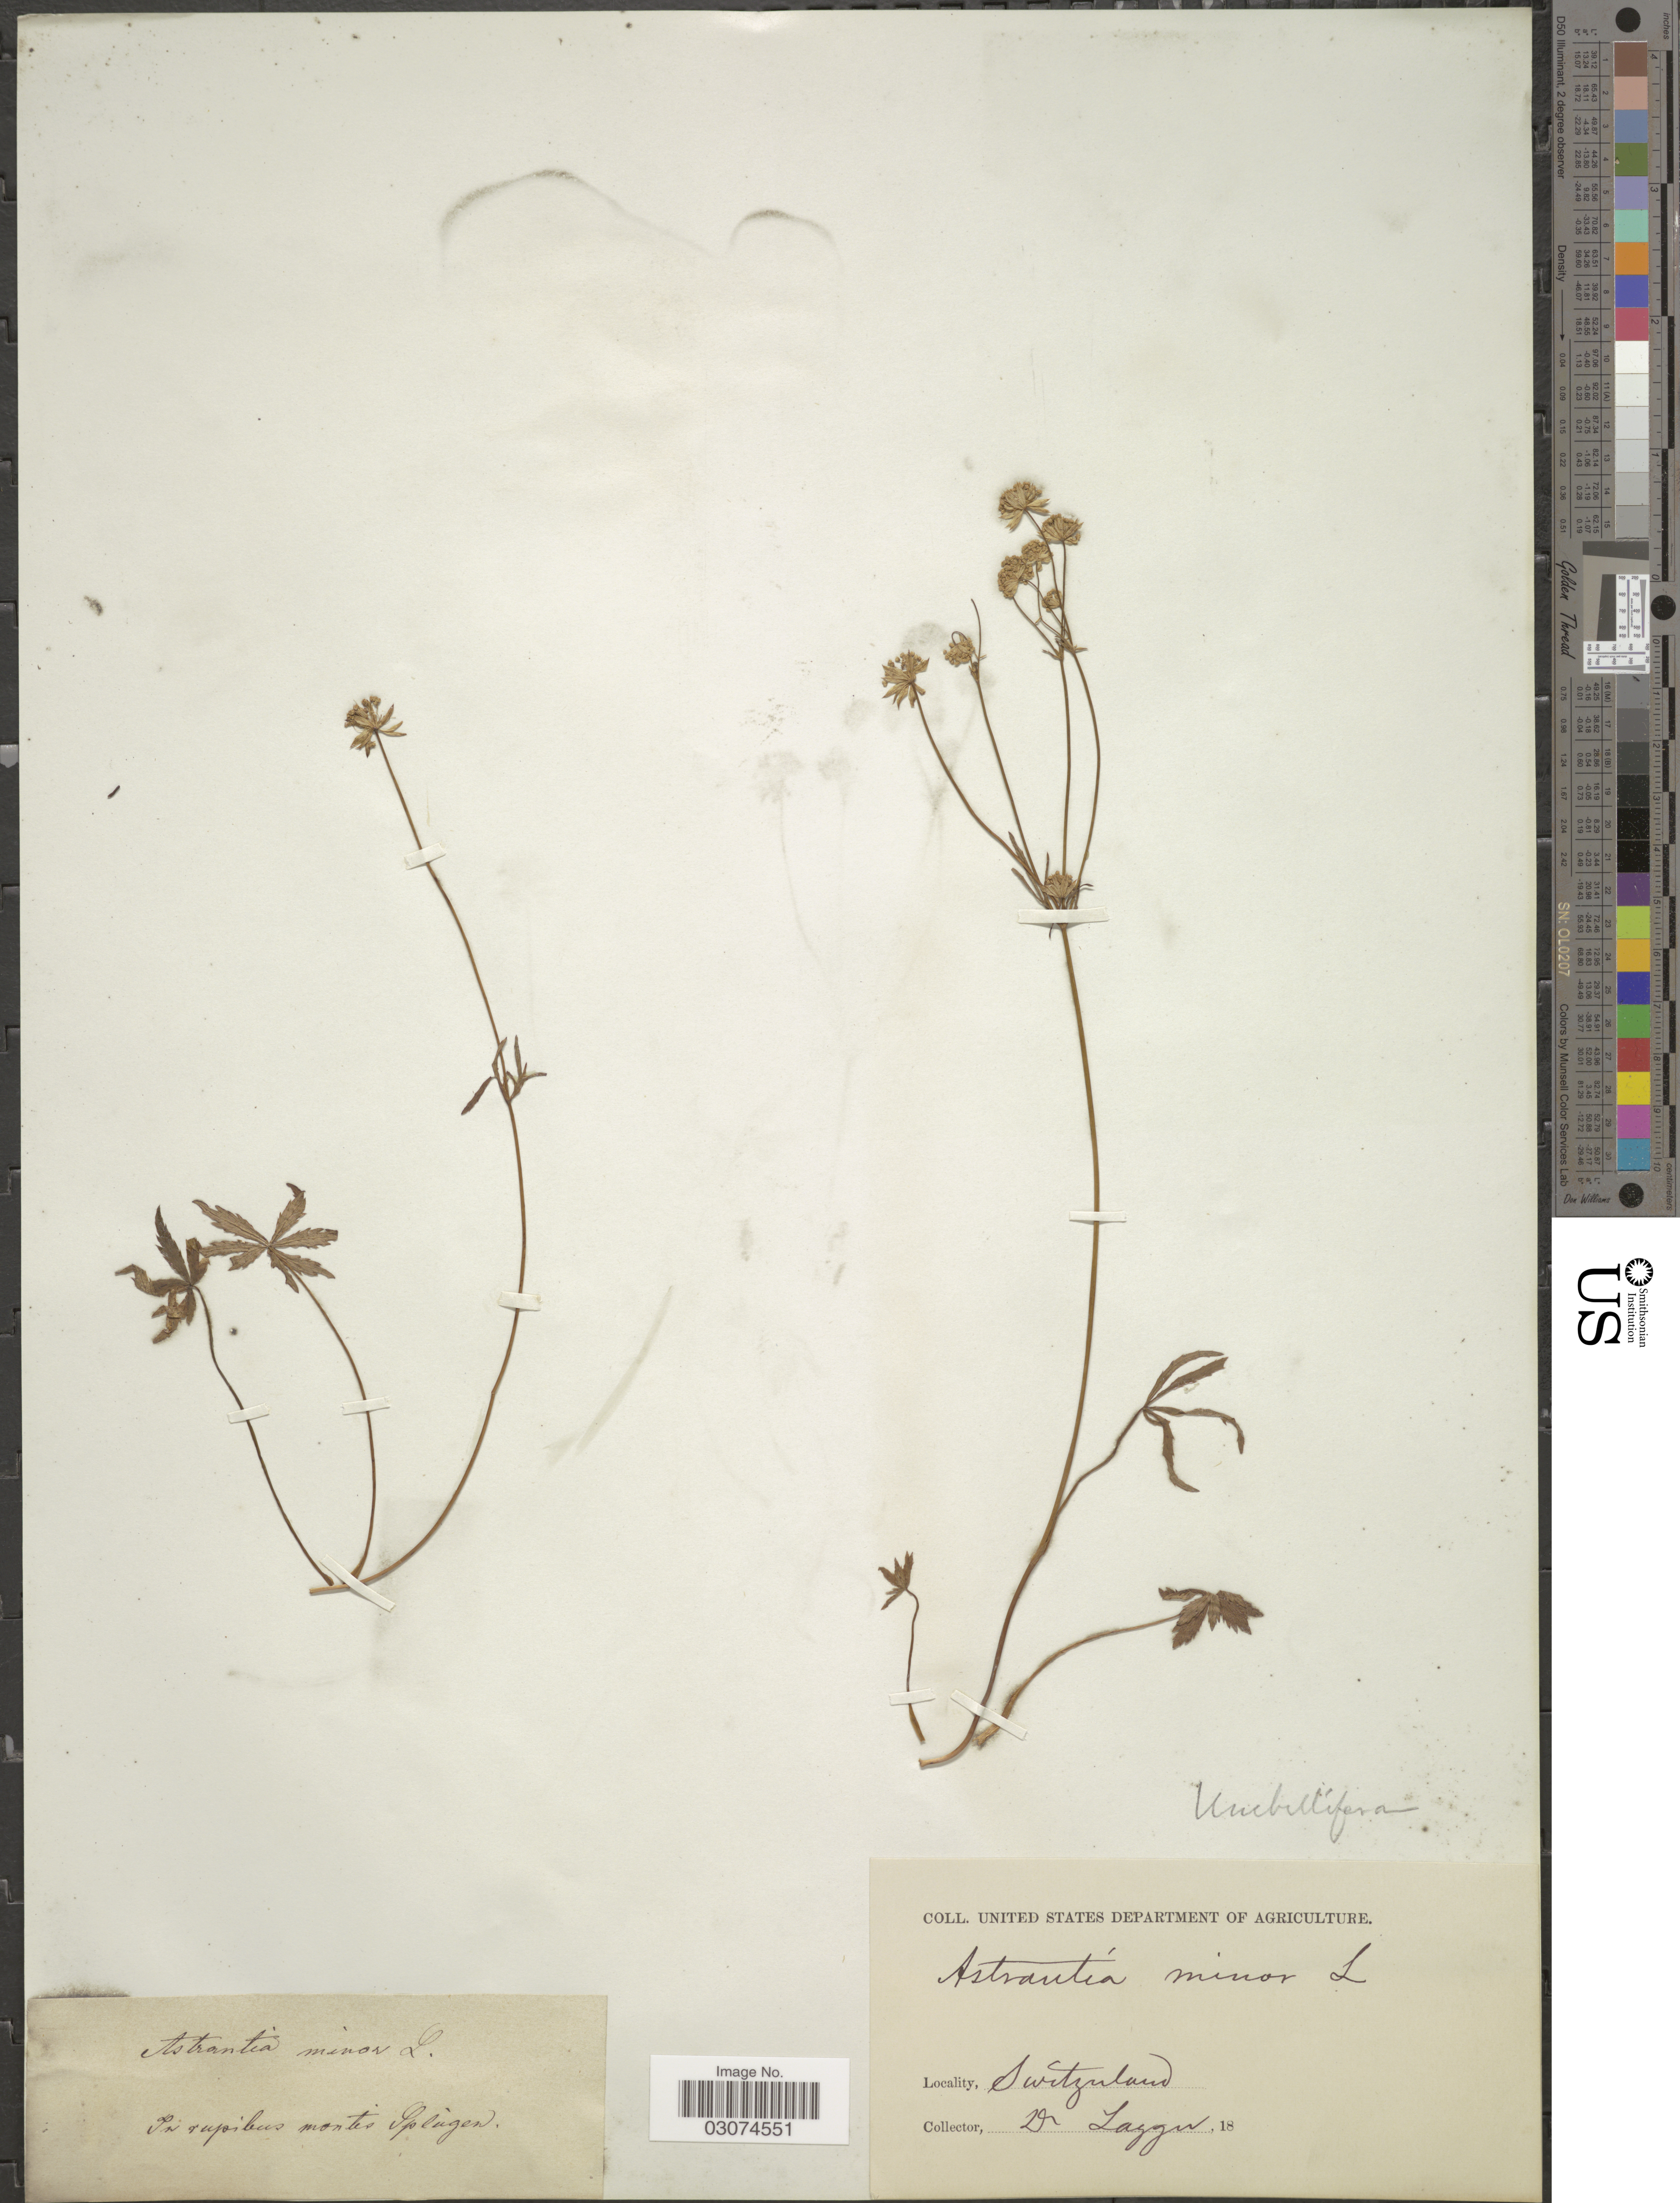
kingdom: Plantae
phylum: Tracheophyta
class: Magnoliopsida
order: Apiales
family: Apiaceae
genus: Astrantia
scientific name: Astrantia minor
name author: L.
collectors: F. J. Lagger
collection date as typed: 18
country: Switzerland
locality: In rupibus montis Splúgen.